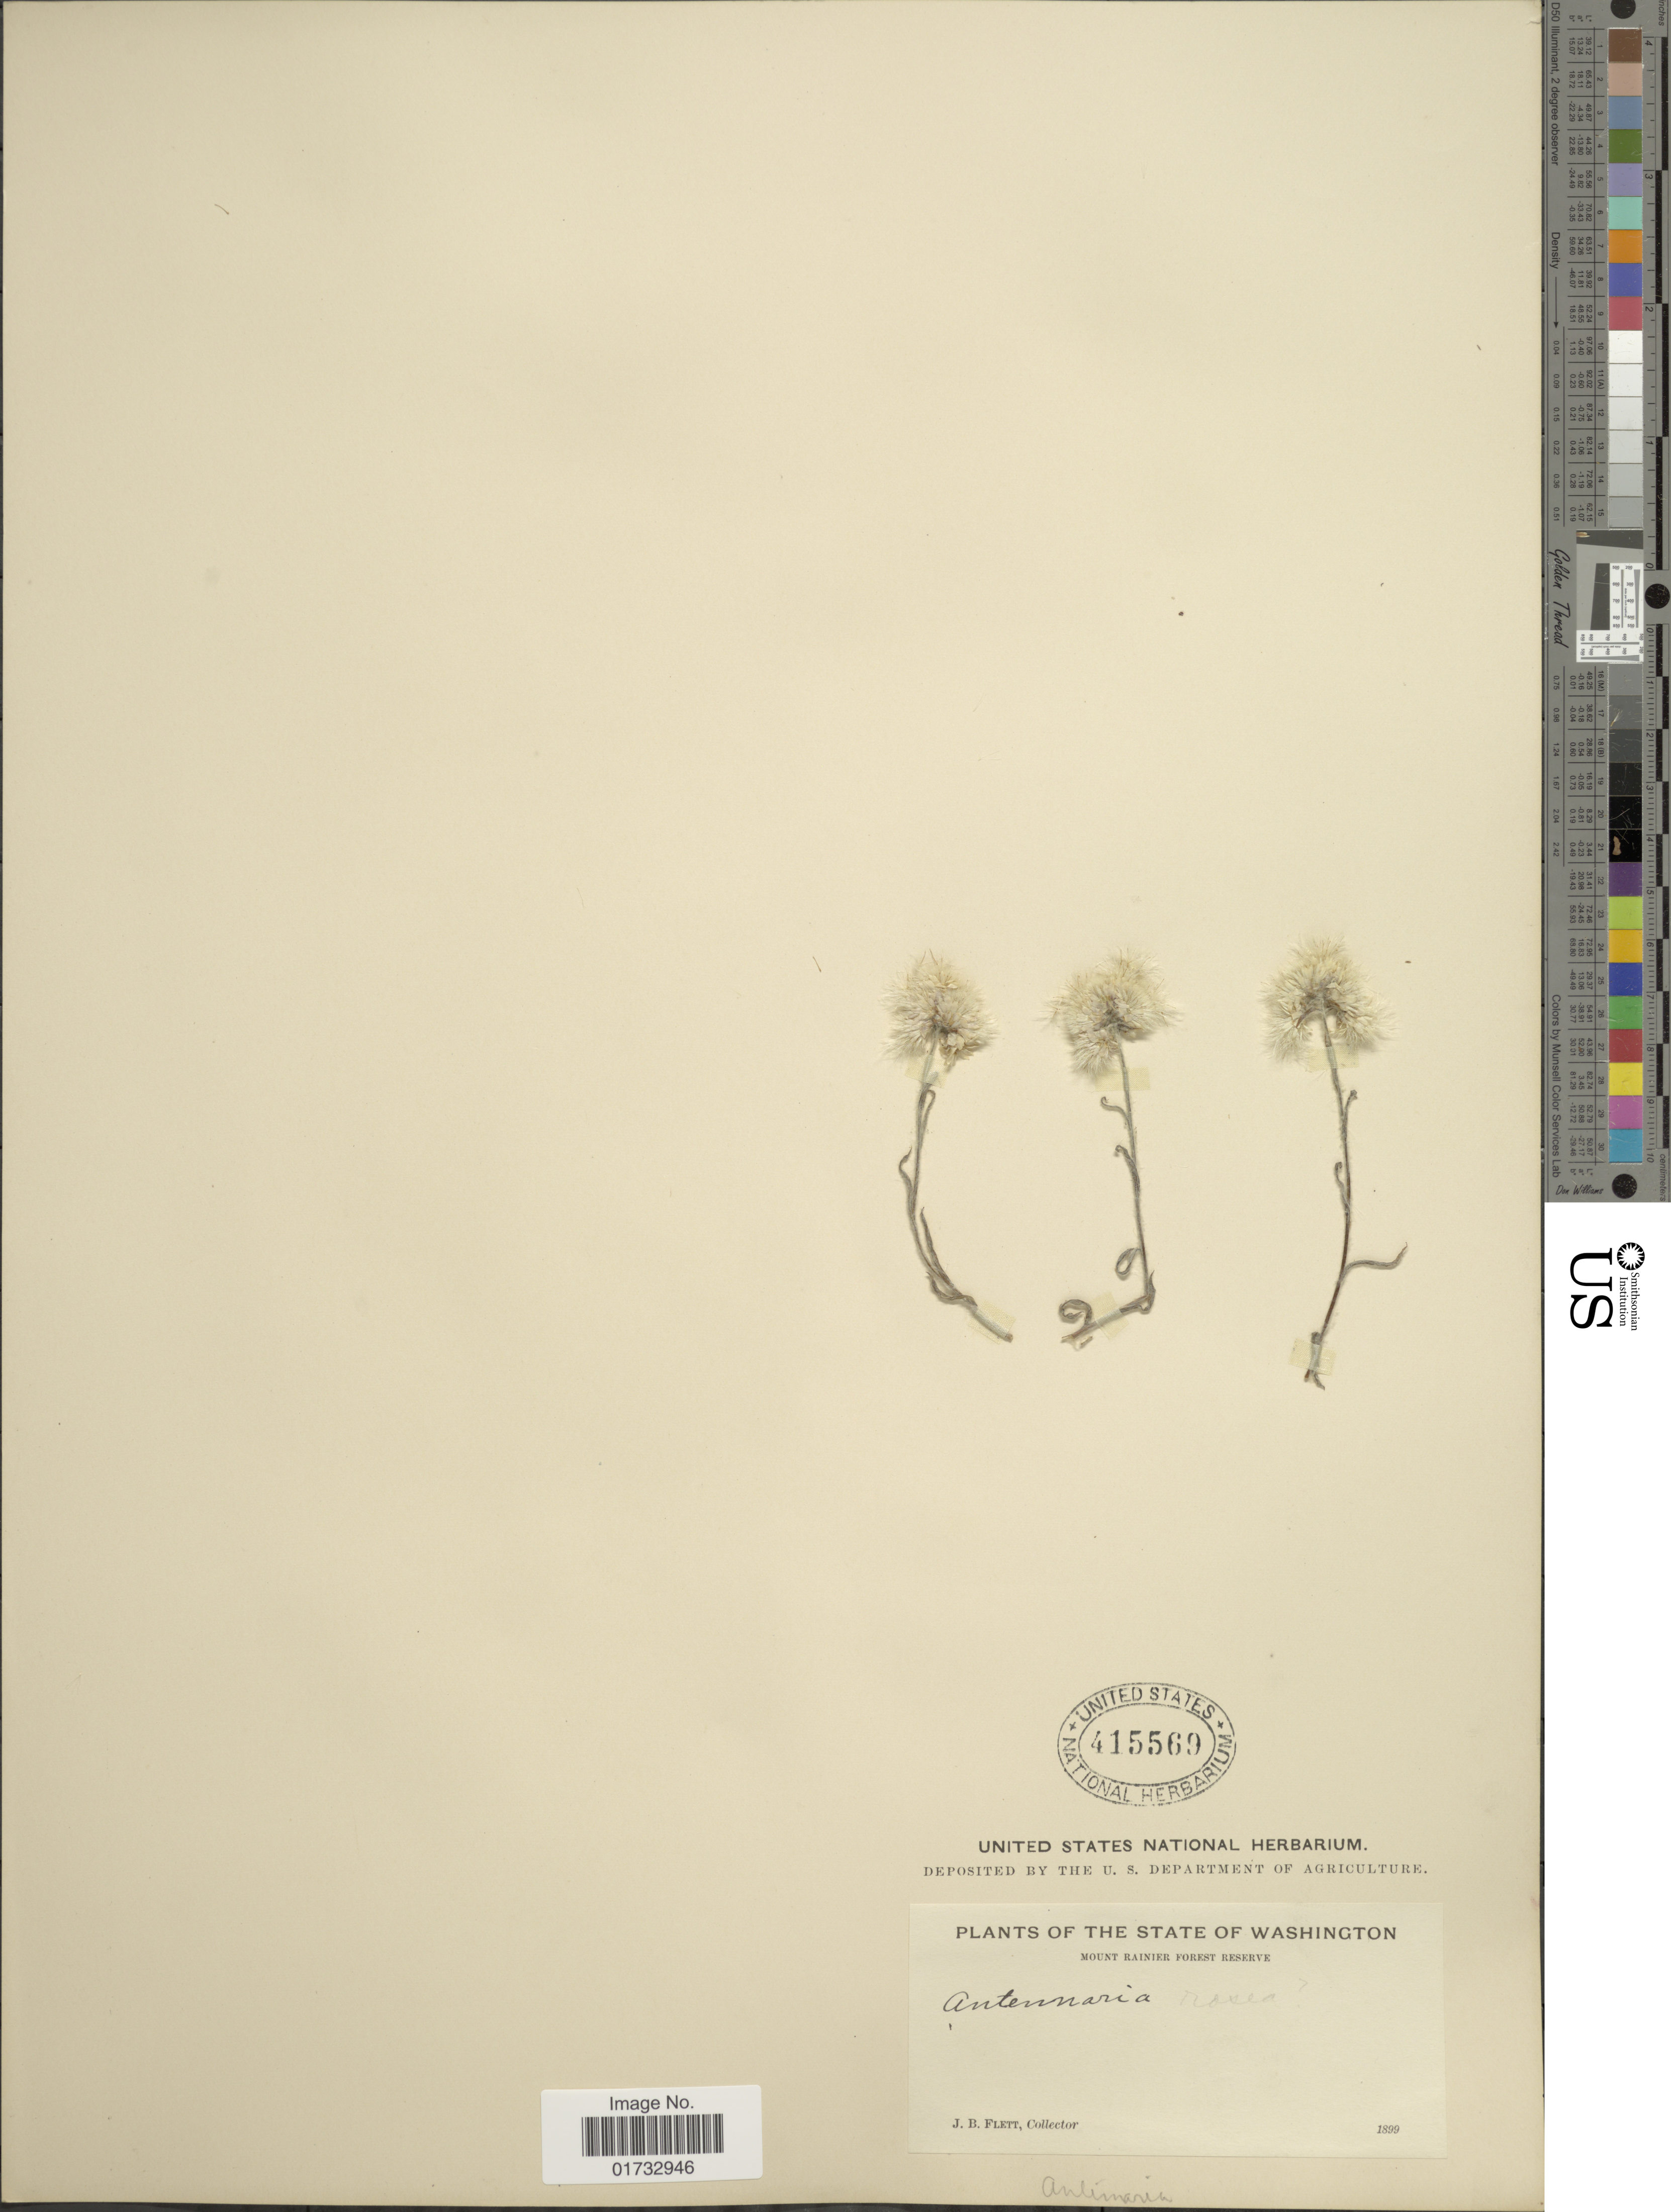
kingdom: Plantae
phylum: Tracheophyta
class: Magnoliopsida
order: Asterales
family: Asteraceae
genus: Antennaria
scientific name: Antennaria rosea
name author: Greene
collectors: J. Flett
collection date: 1899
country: United States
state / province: Washington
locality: Mount Rainier Forest Reserve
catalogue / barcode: US 415569